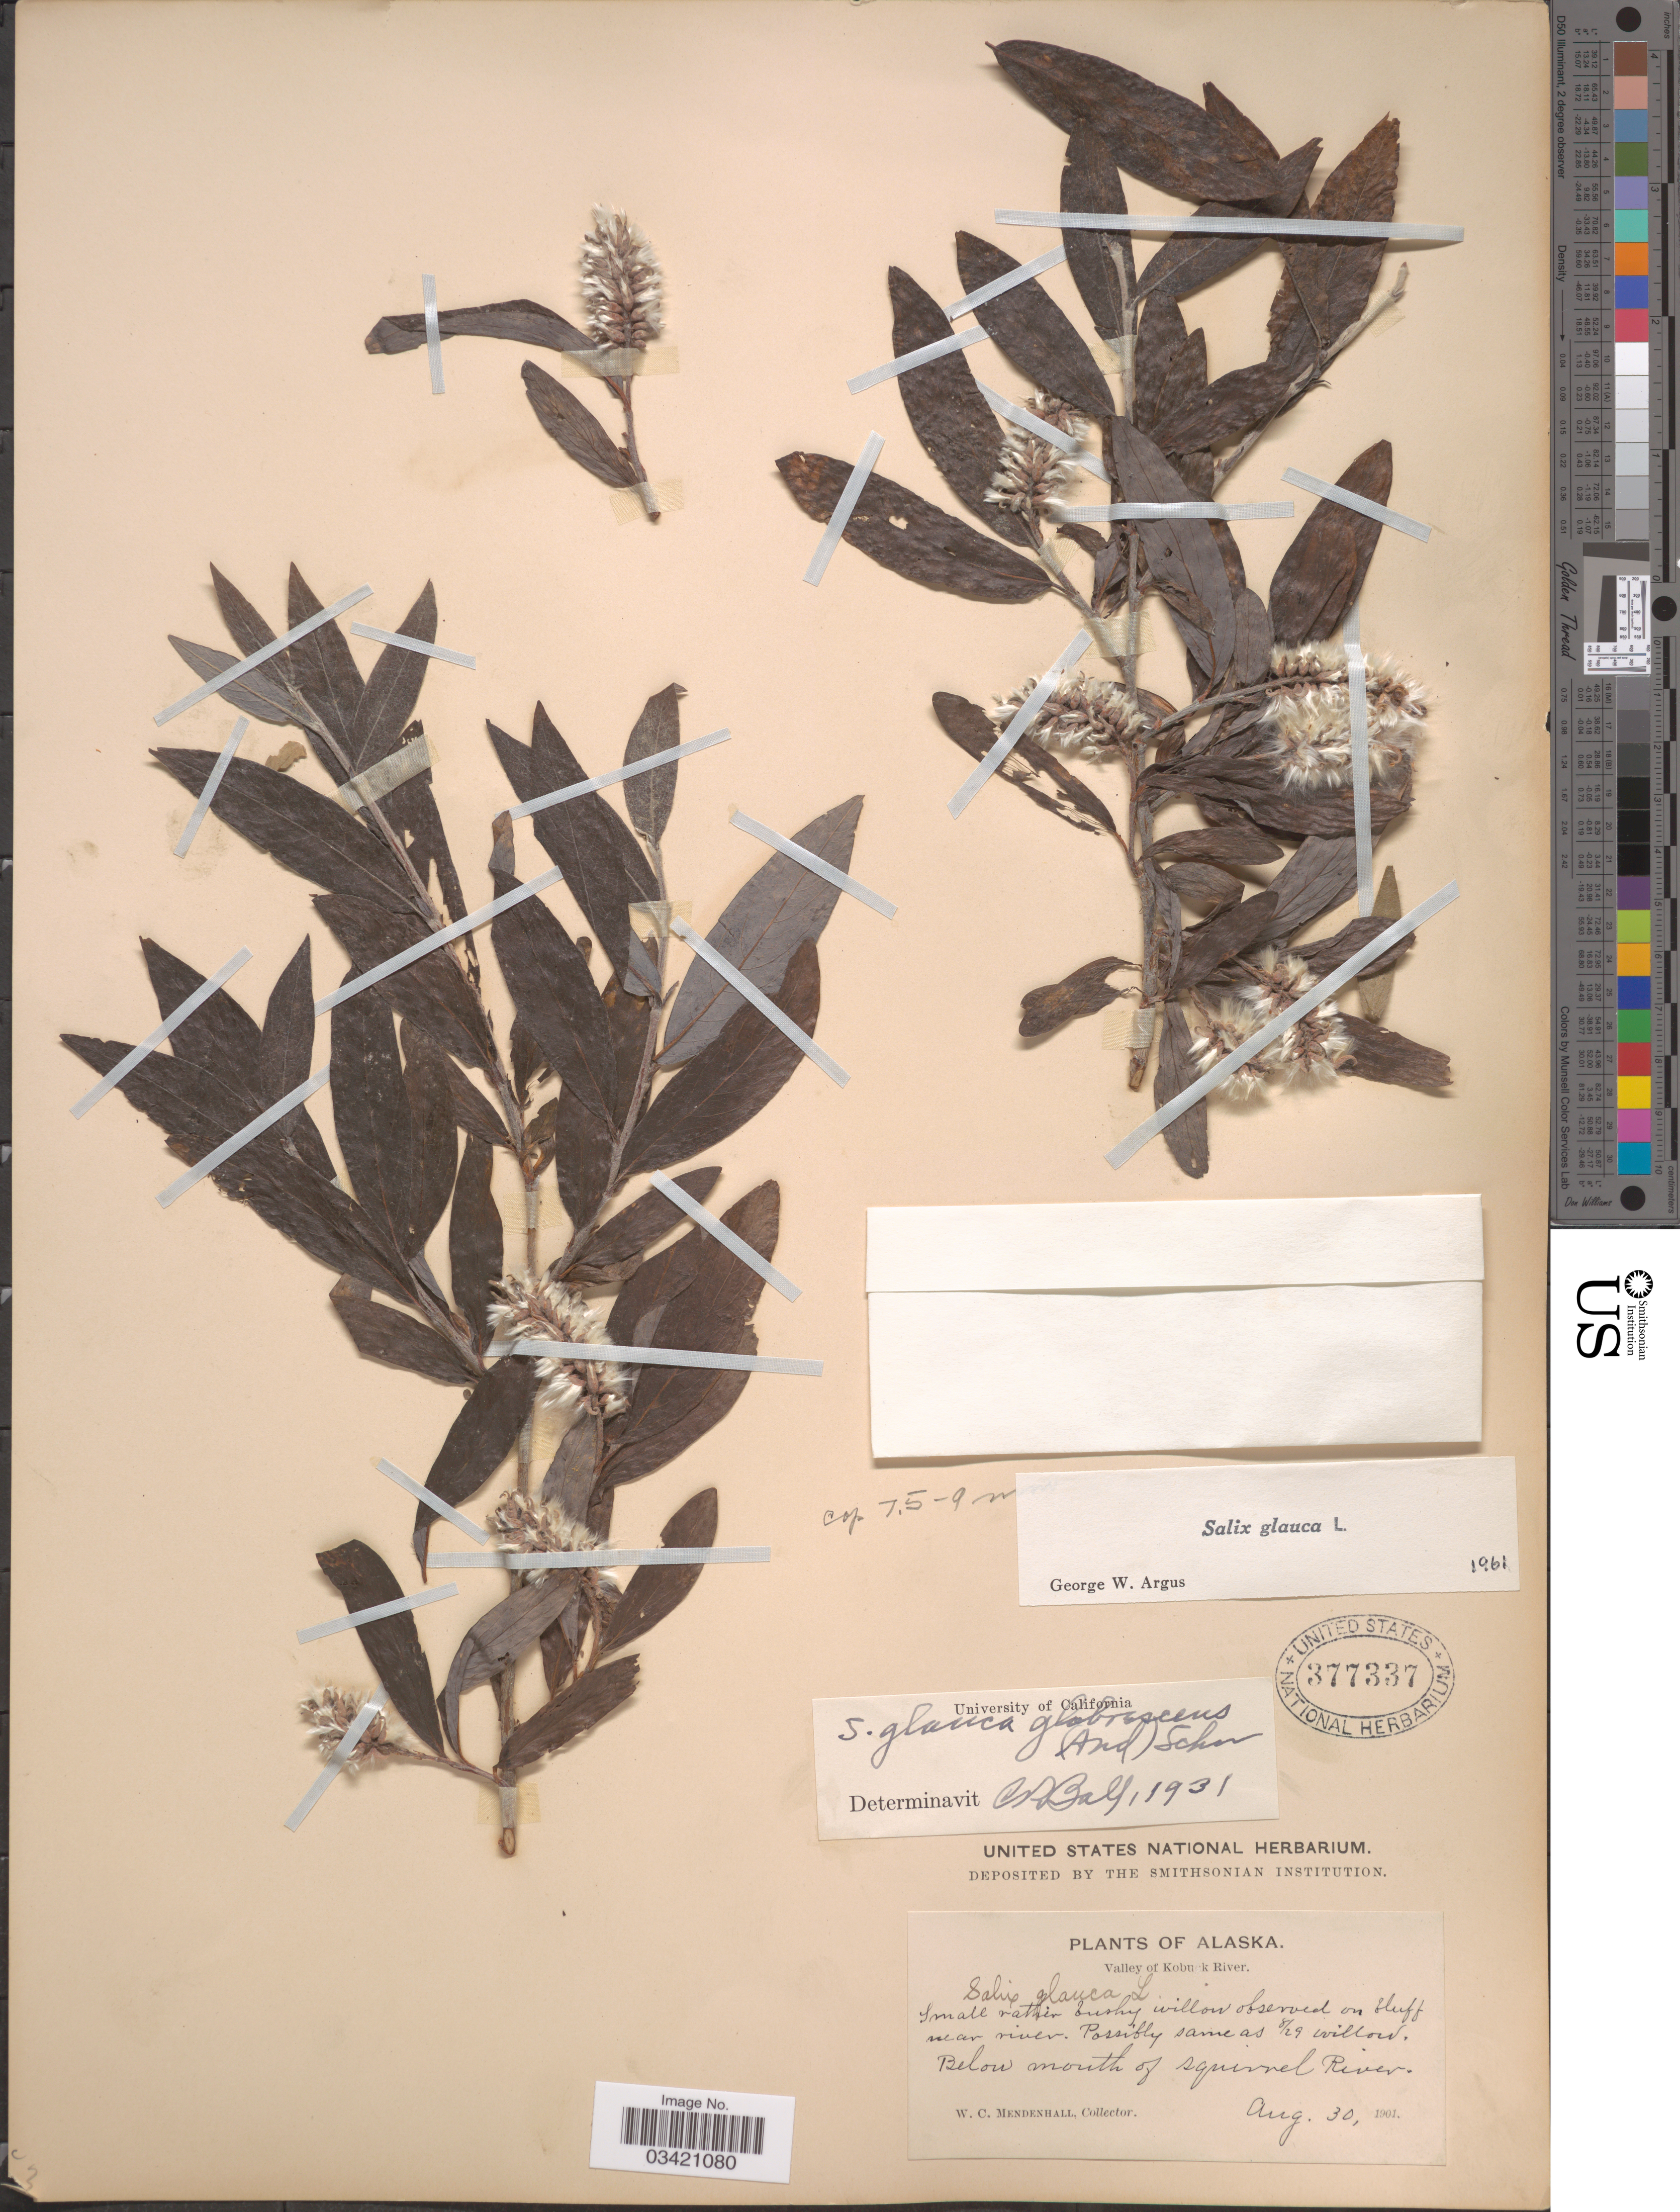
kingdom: Plantae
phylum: Tracheophyta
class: Magnoliopsida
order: Malpighiales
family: Salicaceae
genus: Salix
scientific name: Salix glauca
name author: L.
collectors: W. Mendenhall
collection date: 1901-08-30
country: United States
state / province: Alaska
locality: Valley of Kobuck River. Below mouth of squirrel River.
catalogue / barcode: US 377337